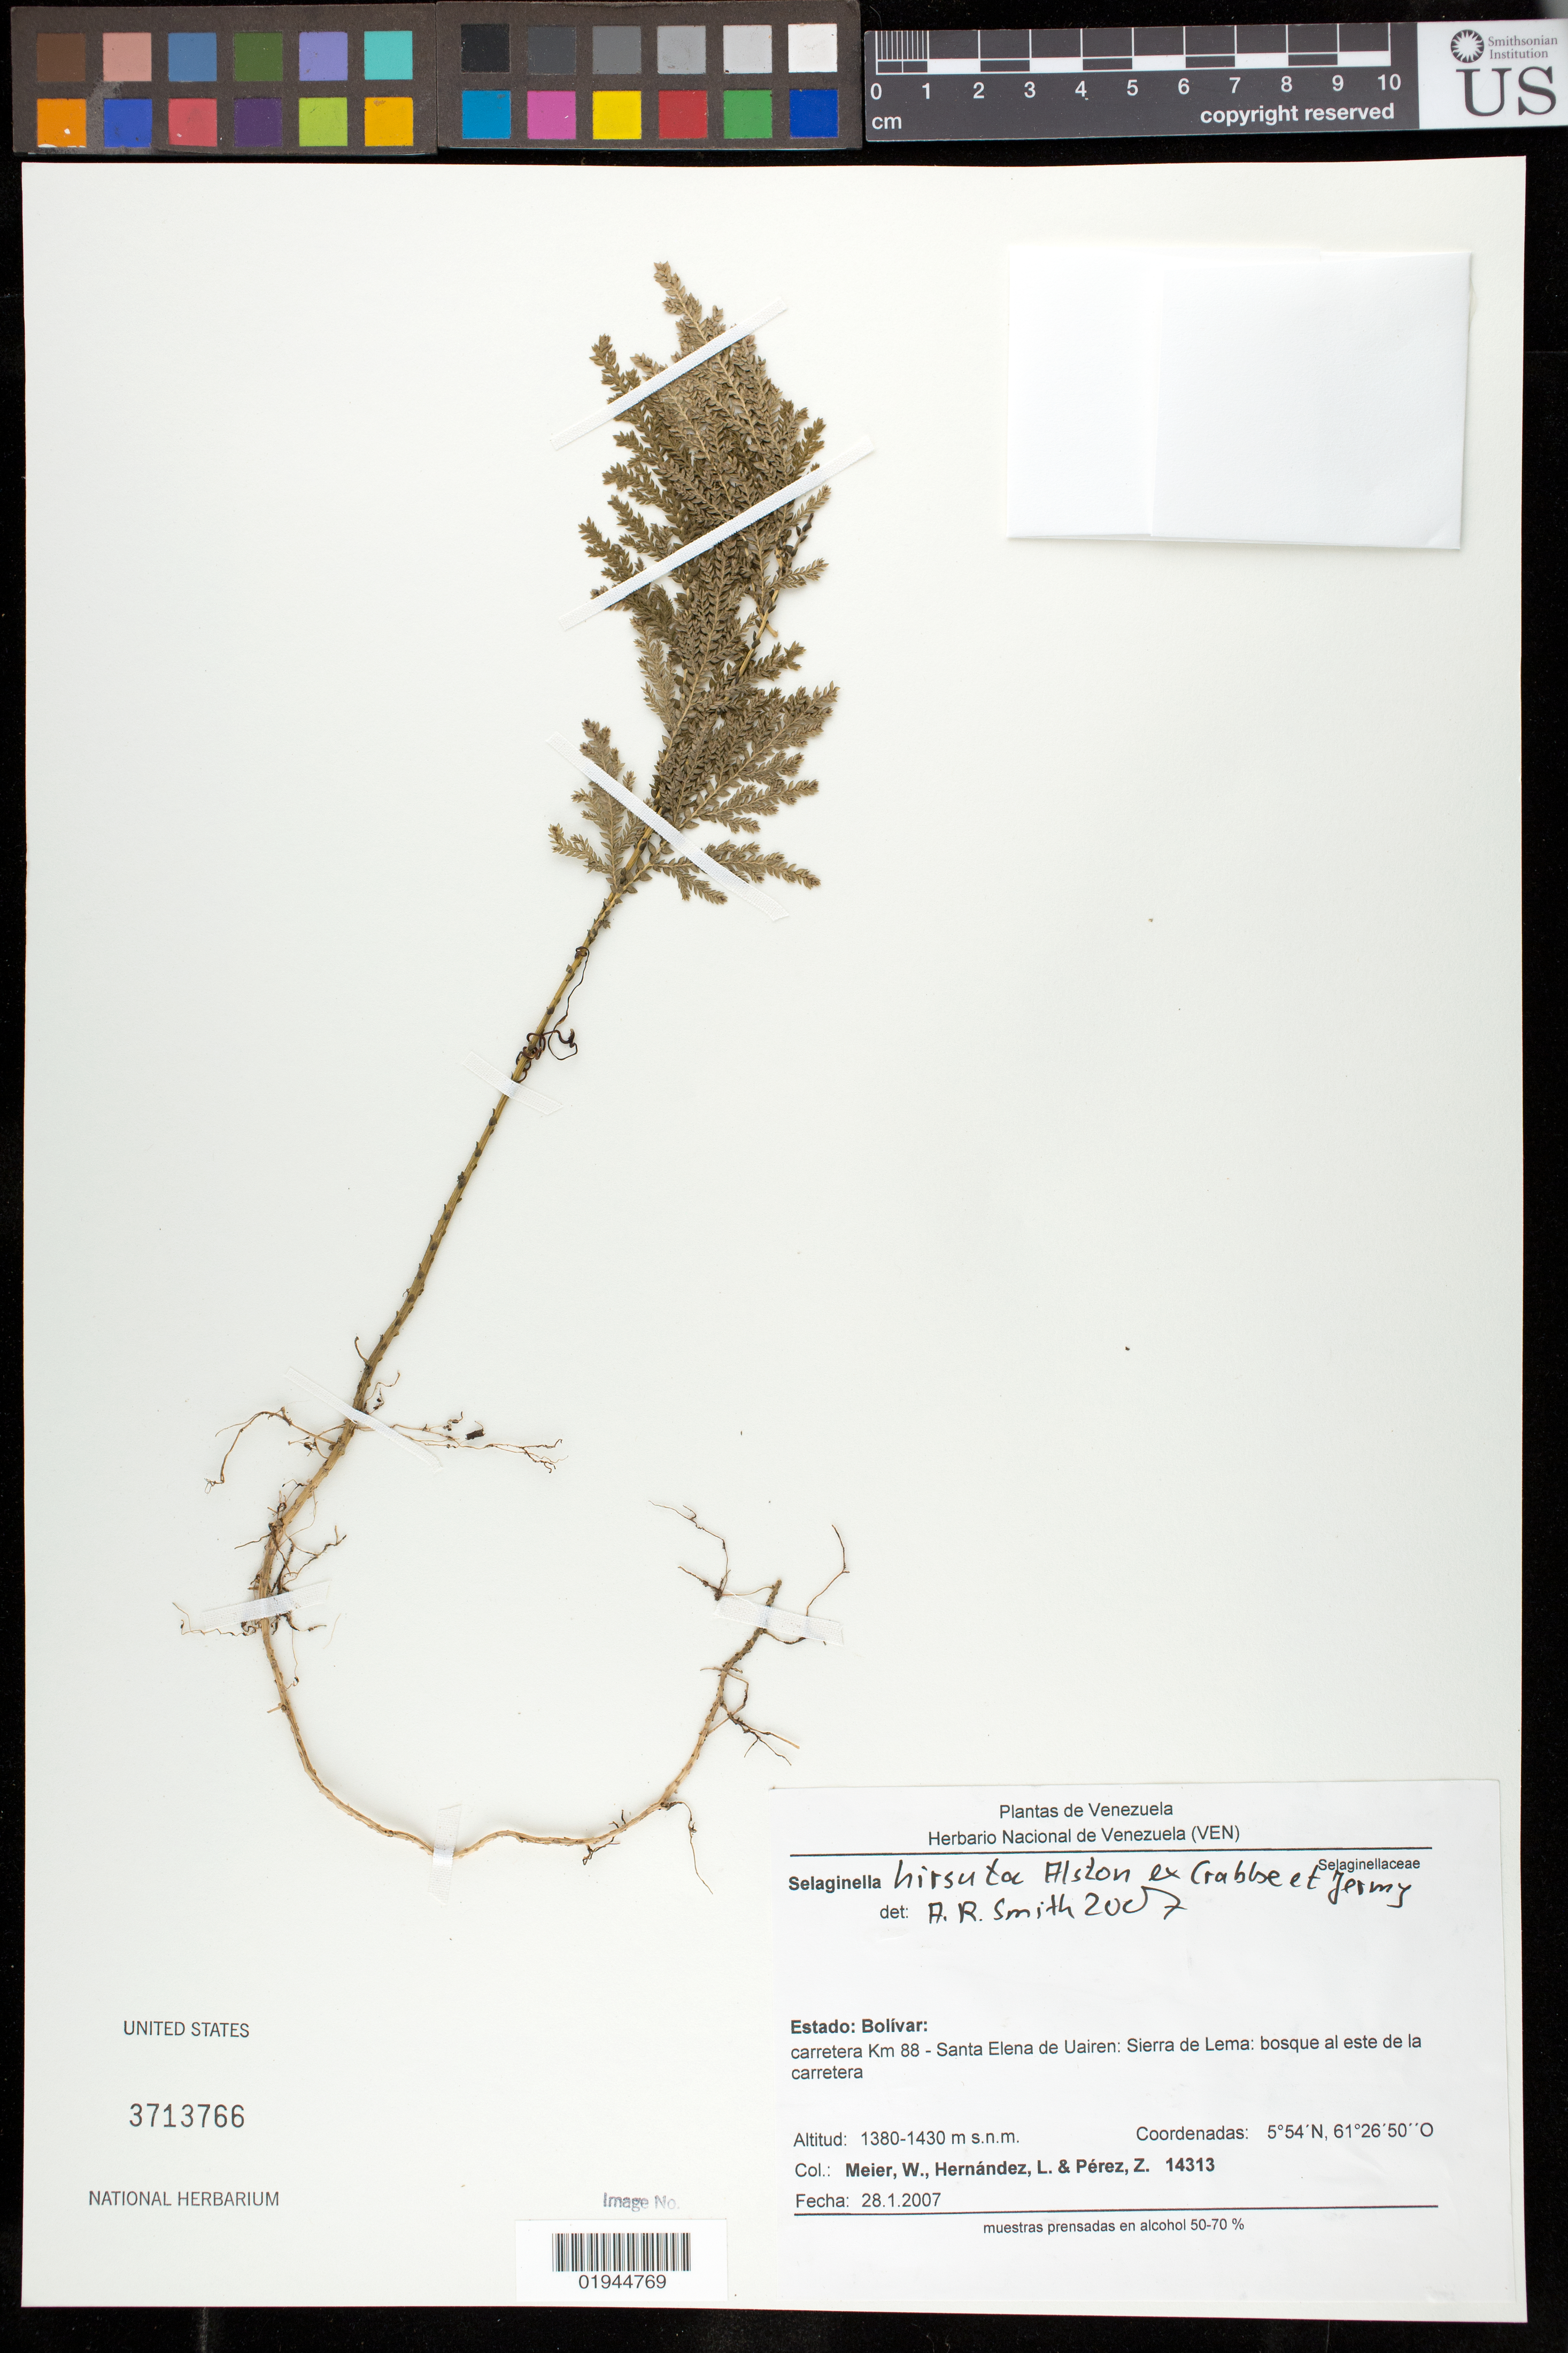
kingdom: Plantae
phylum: Tracheophyta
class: Lycopodiopsida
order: Selaginellales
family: Selaginellaceae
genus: Selaginella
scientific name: Selaginella hirsuta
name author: Alston ex Crabbe & Jermy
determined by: Smith, Alan R., (UC)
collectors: W. Meier, L. Hernández & Z. Perez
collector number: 14313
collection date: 2007-01-28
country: Venezuela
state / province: Bolívar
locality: carretera Km 88- Santa Elena de Uairen; Sierra de Lema.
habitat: bosque al este de la carretera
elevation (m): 1380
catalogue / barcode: US 3713766